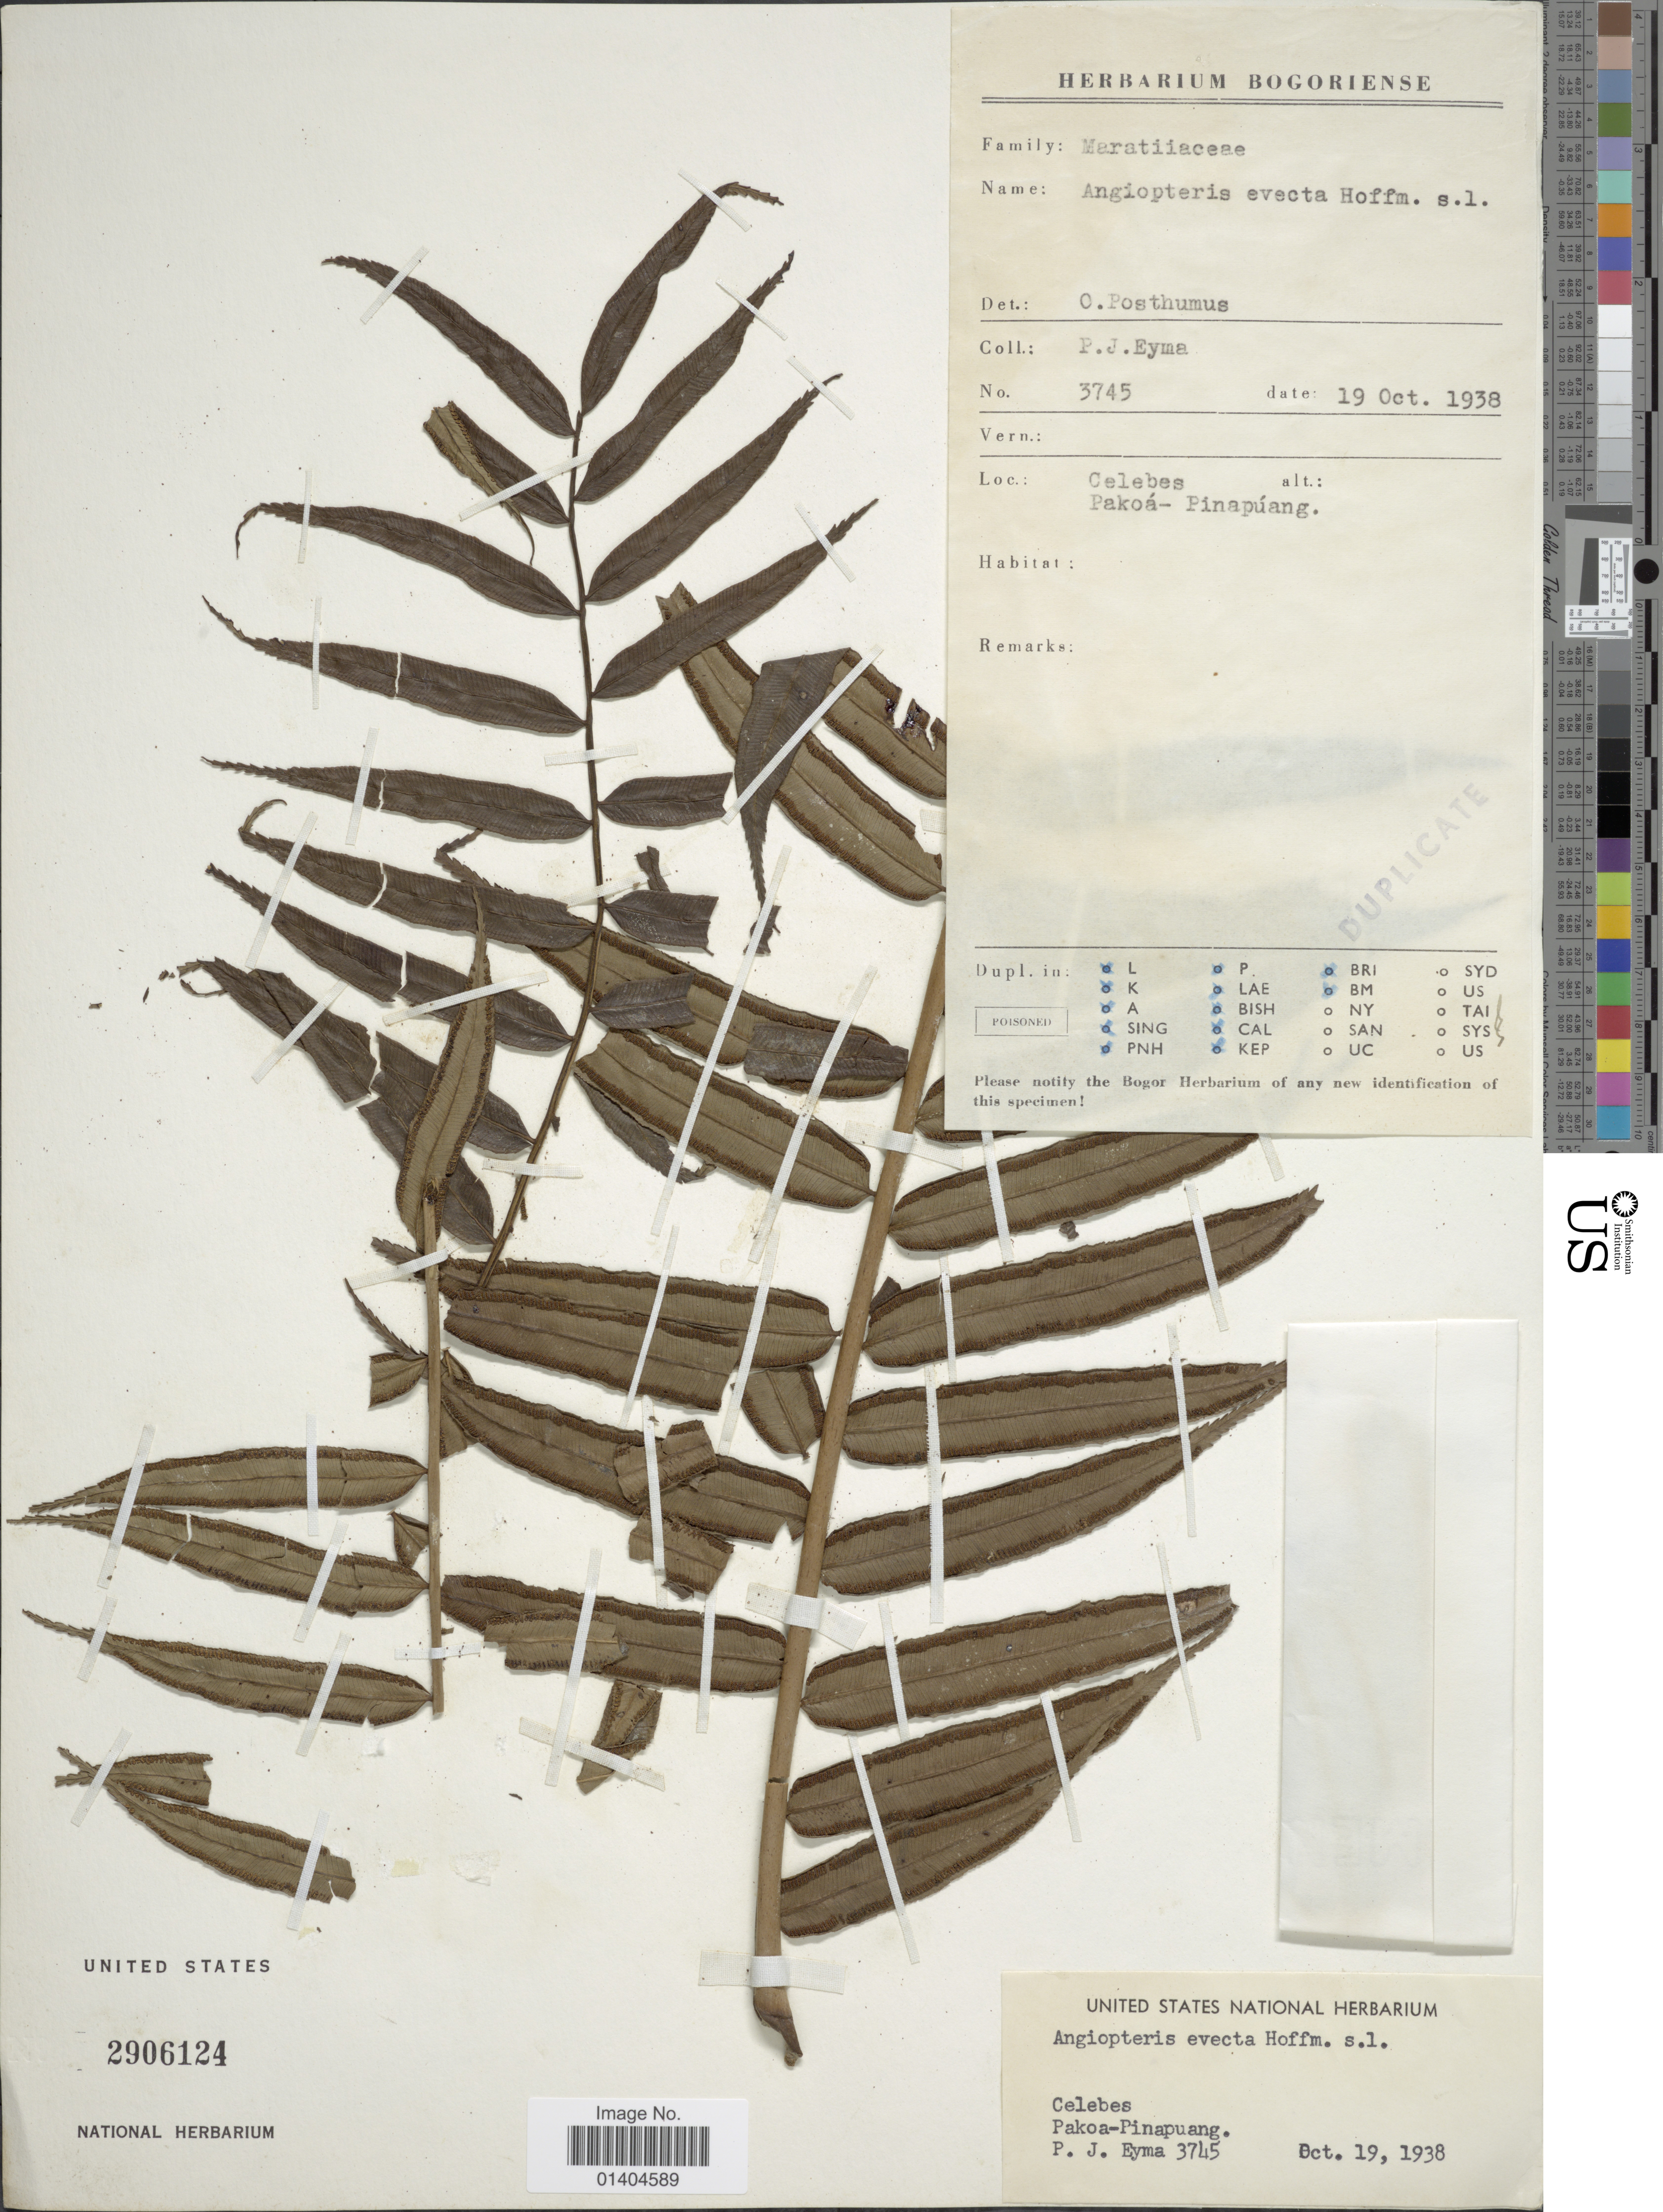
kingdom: Plantae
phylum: Tracheophyta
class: Polypodiopsida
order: Marattiales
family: Marattiaceae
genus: Angiopteris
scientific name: Angiopteris angustifolia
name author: C. Presl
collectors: P. J. Eyma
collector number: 3745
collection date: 1938-10-19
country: Indonesia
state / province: Sulawesi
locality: Celebes. Pakoa-Pinapuang.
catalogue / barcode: US 2906124